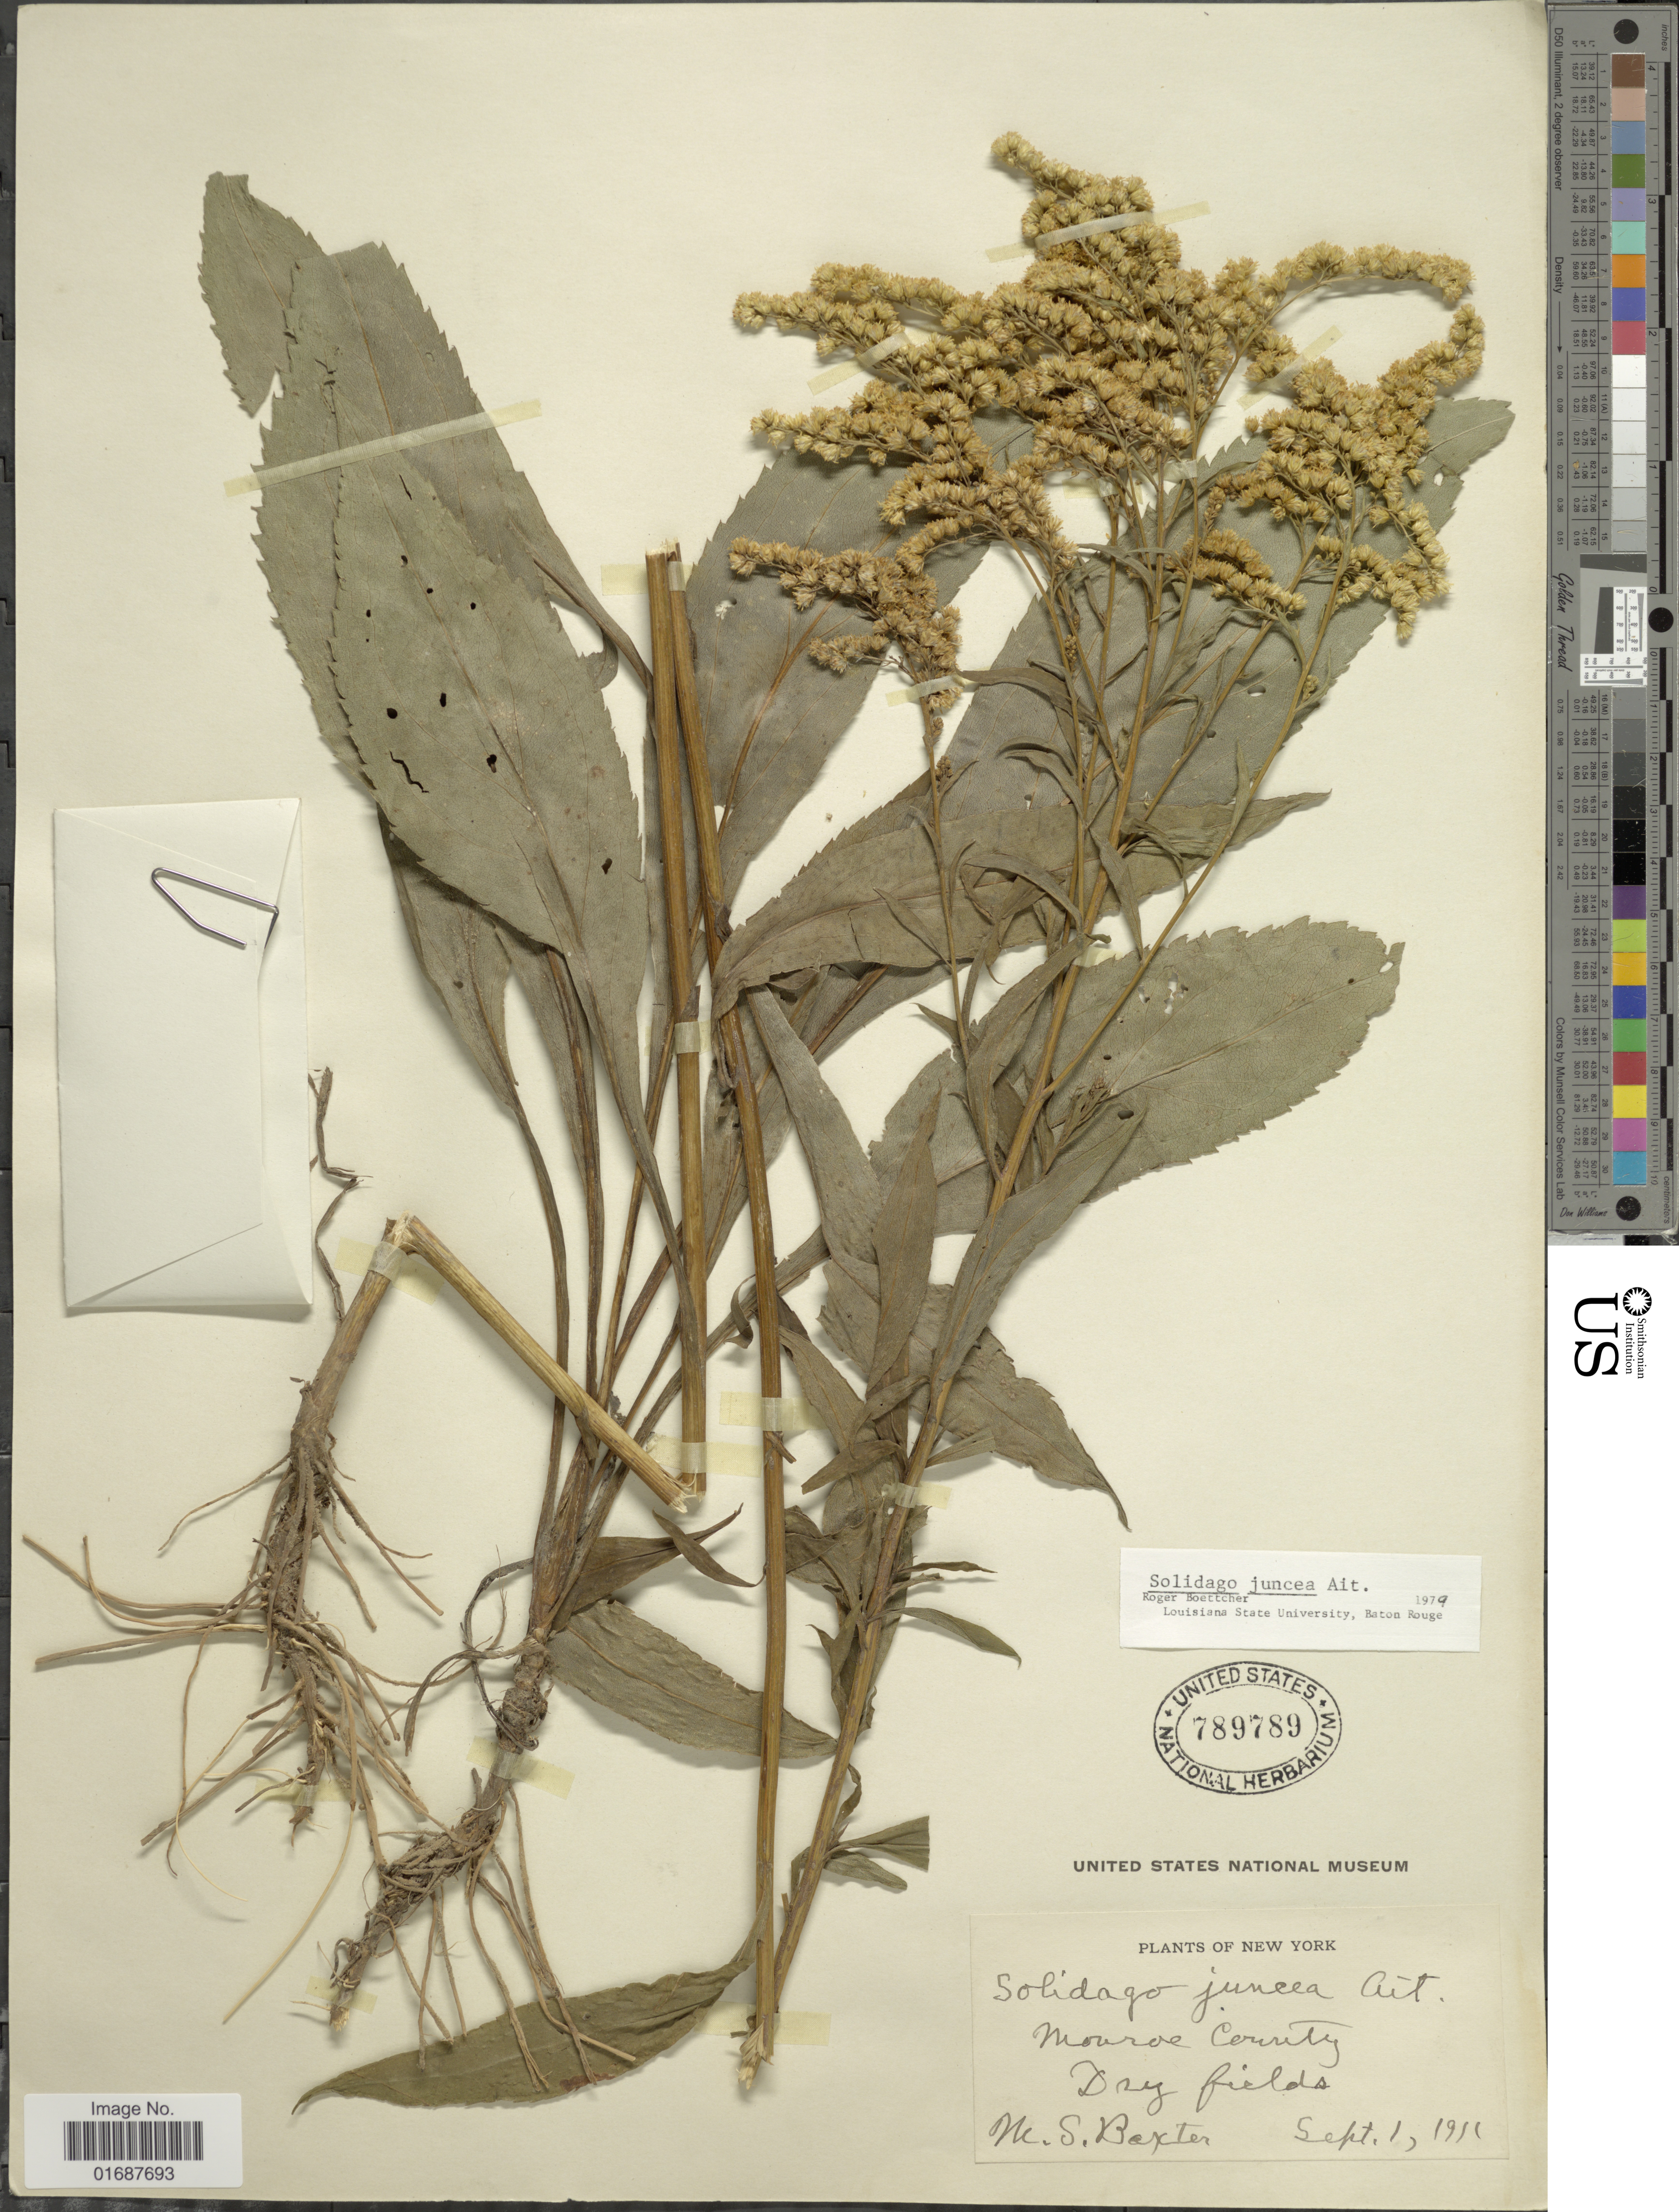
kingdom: Plantae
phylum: Tracheophyta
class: Magnoliopsida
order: Asterales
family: Asteraceae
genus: Solidago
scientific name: Solidago juncea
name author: Aiton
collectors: M. Baxter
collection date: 1911-09-01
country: United States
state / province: New York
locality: Monroe County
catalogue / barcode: US 789789